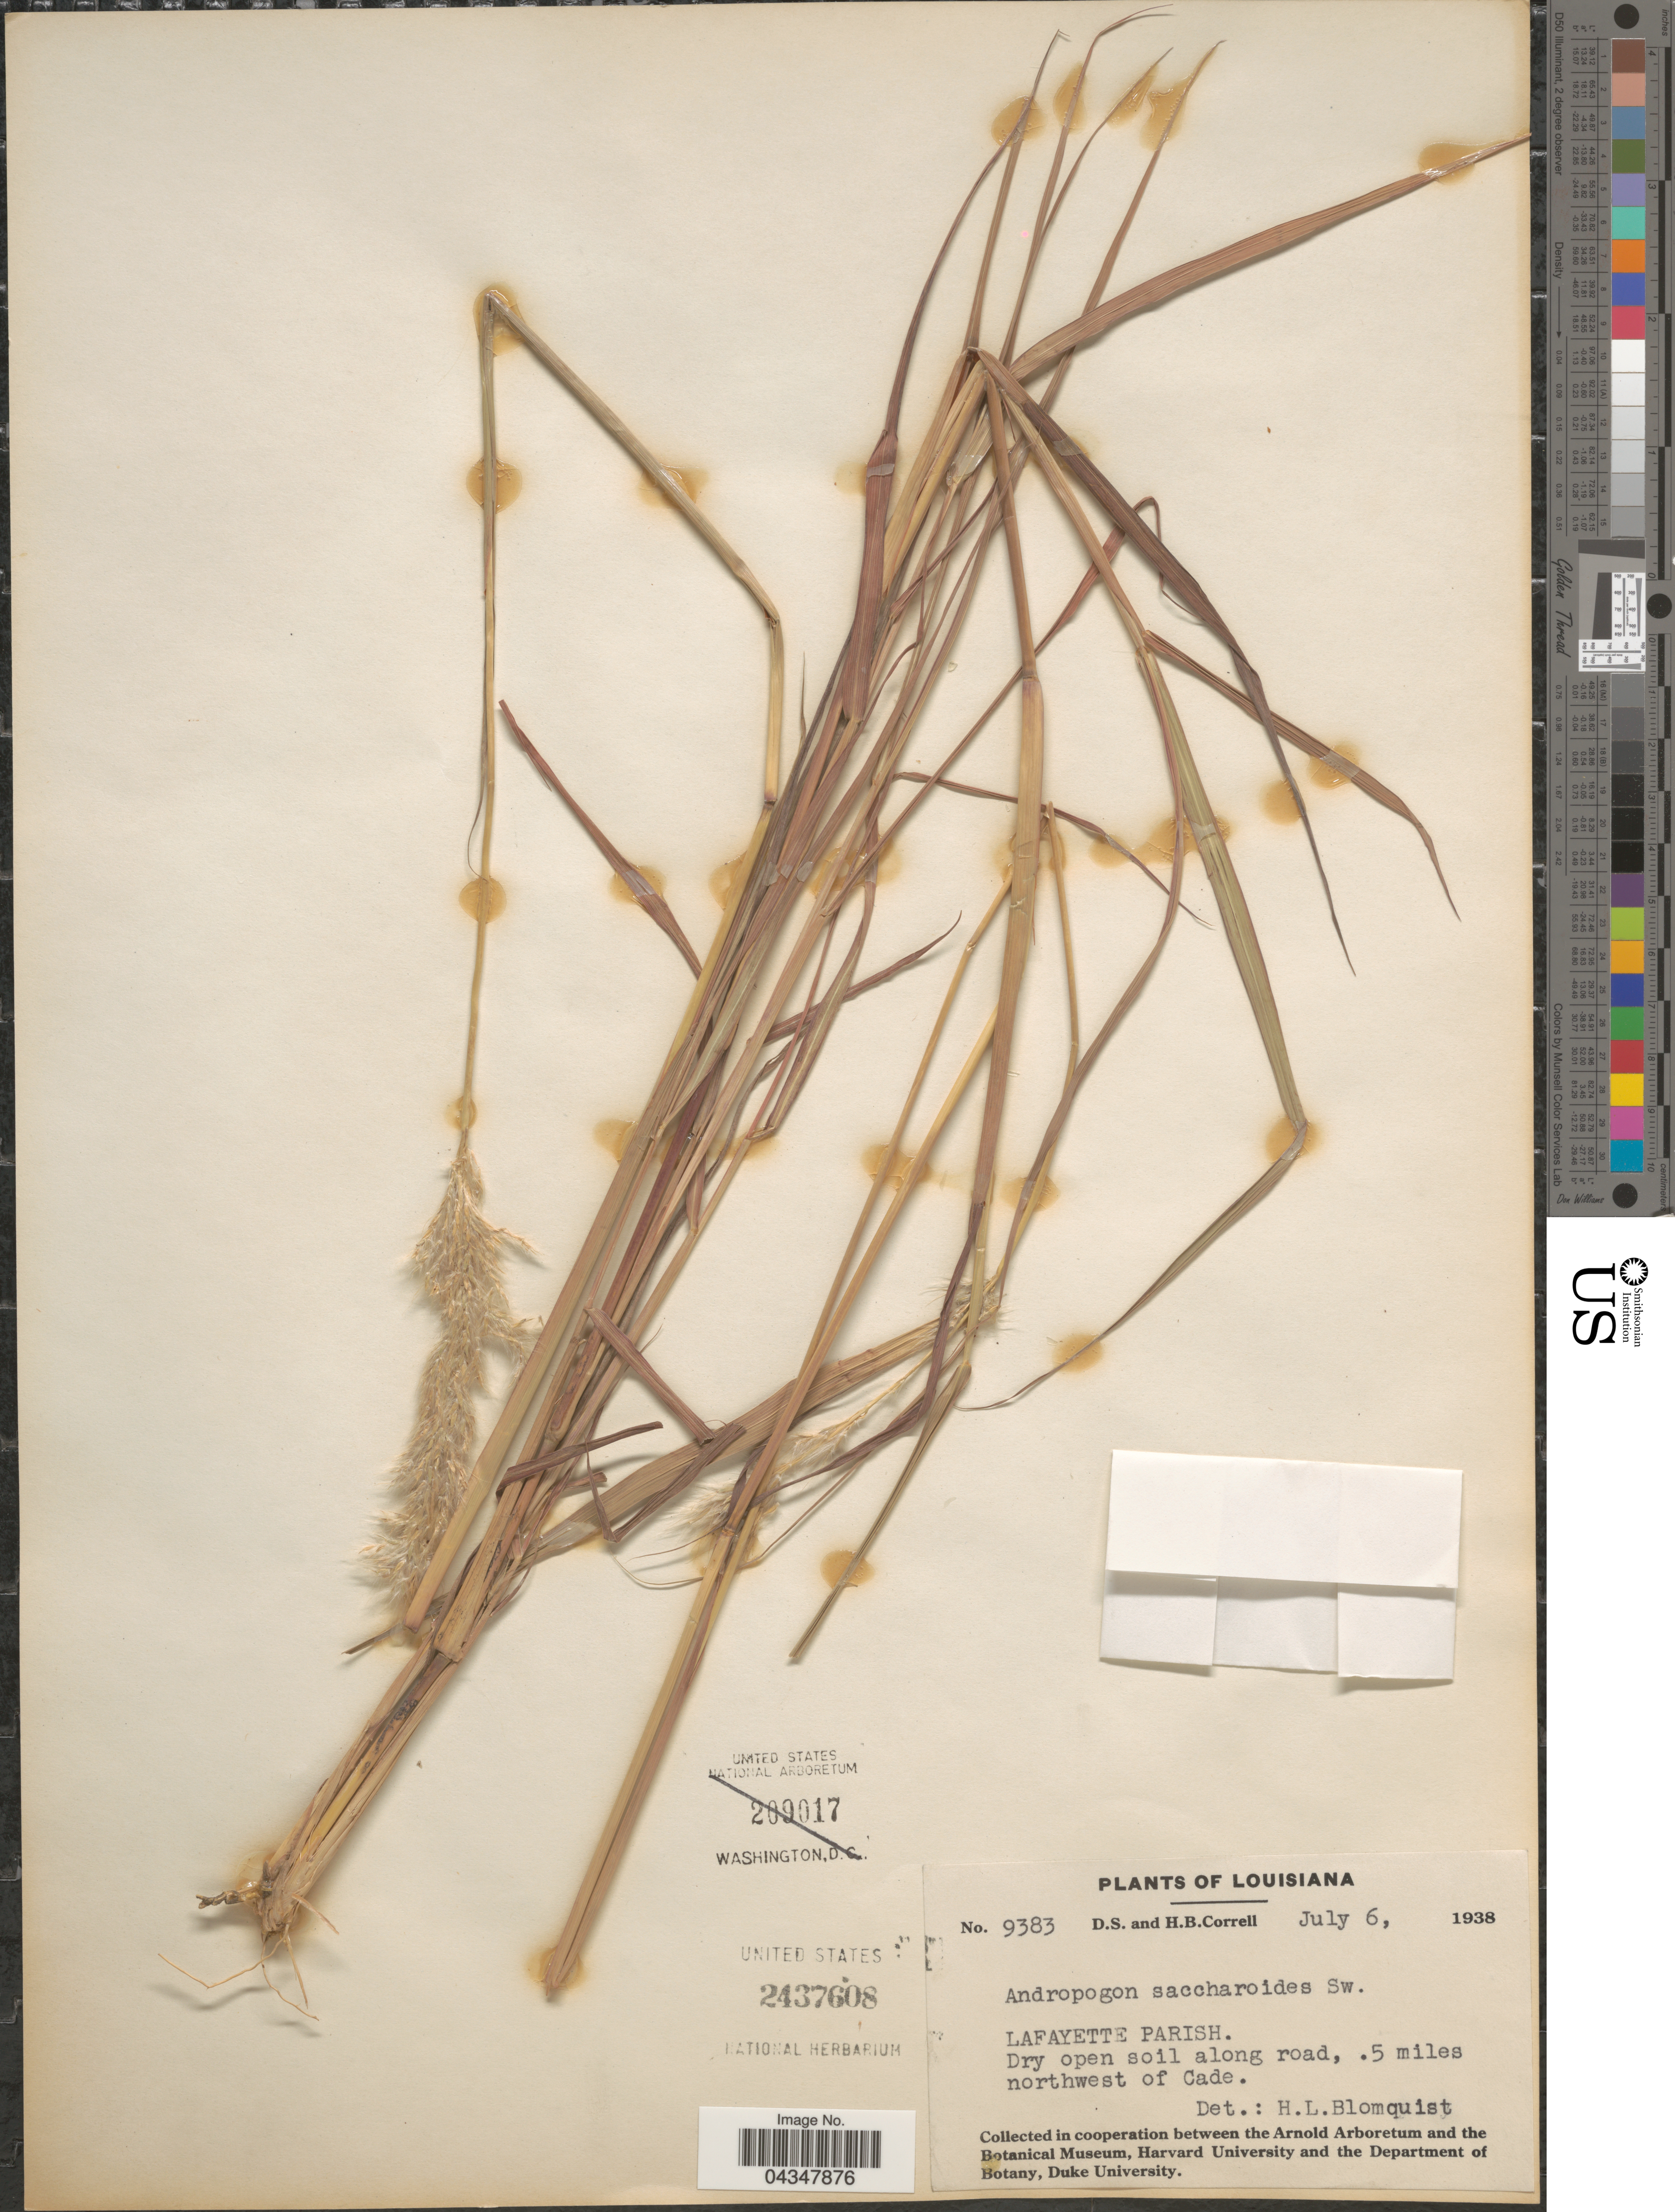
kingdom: Plantae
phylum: Tracheophyta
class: Liliopsida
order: Poales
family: Poaceae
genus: Bothriochloa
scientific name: Bothriochloa saccharoides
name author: (Sw.) Rydb.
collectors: D. S. Correll & H. Correll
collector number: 9383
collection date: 1938-07-06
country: United States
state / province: Louisiana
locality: Lafayette Parish. Dry open soil along road, .5 miles northwest of Cade.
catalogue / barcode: US 2437608